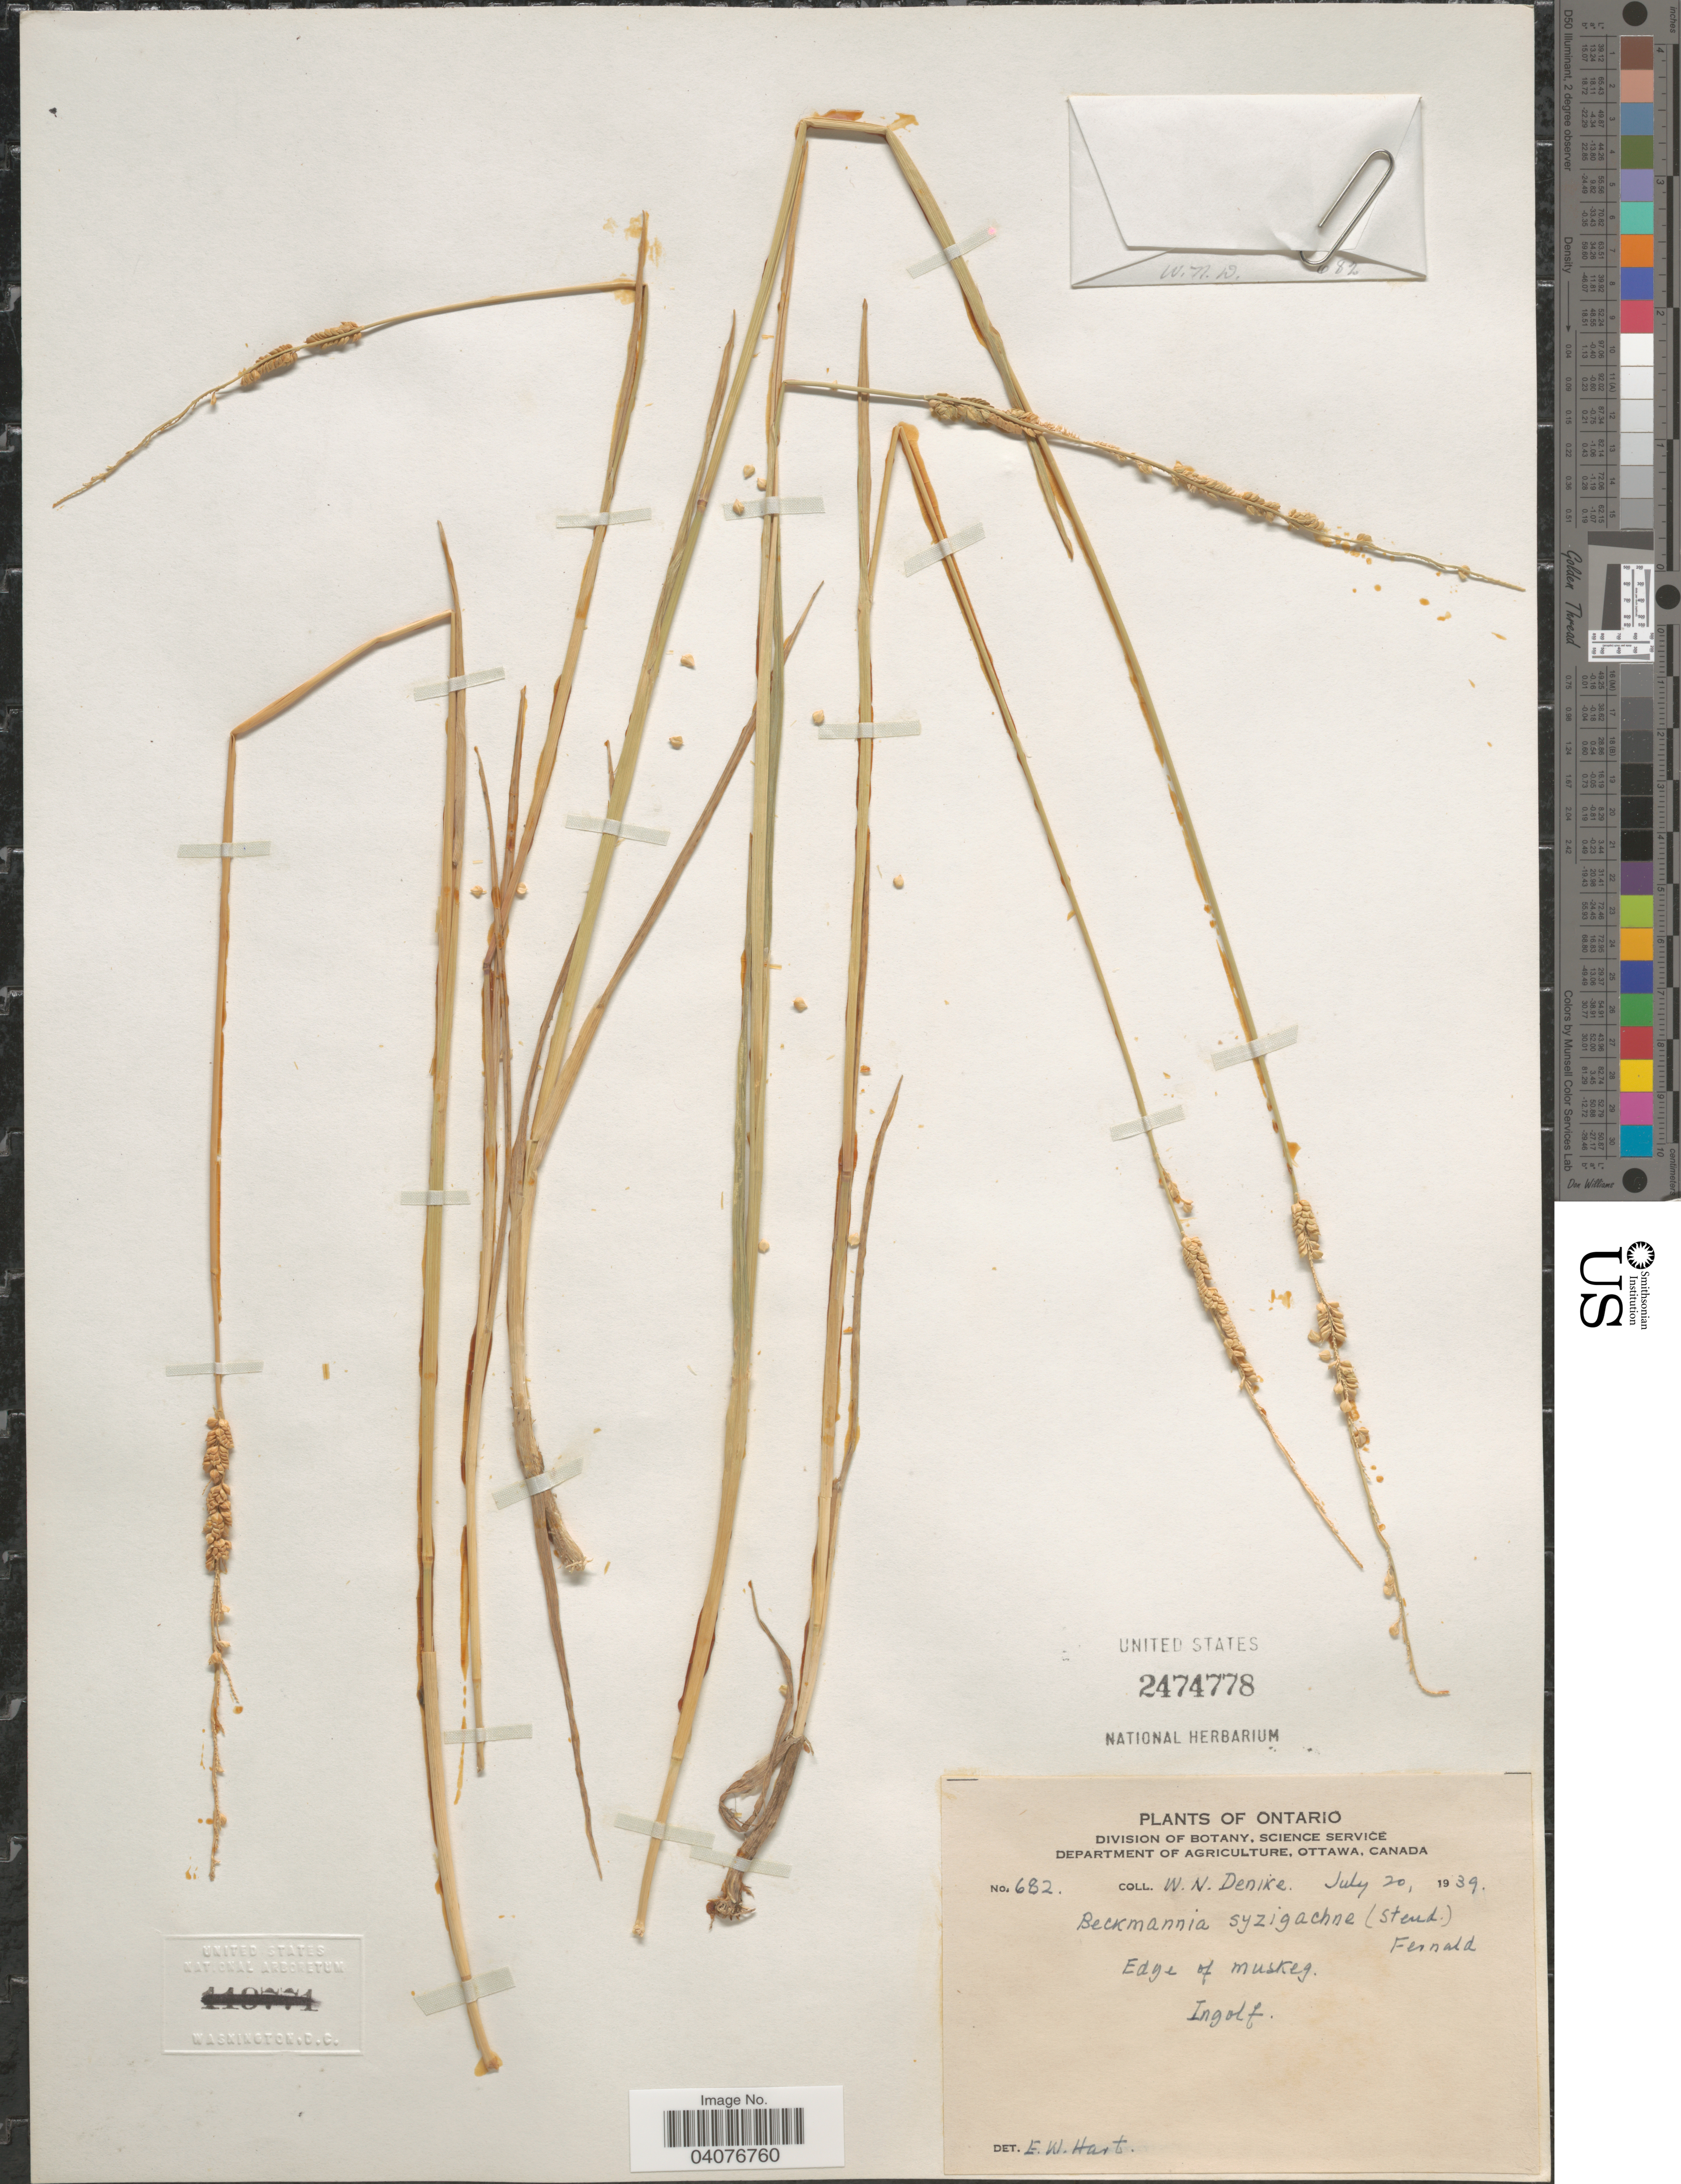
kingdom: Plantae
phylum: Tracheophyta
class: Liliopsida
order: Poales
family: Poaceae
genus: Beckmannia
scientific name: Beckmannia syzigachne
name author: (Steud.) Fernald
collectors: W. Denike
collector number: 682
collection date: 1939-07-20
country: Canada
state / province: Ontario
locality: Edge of muskeg. Ingolf.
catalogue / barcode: US 2474778